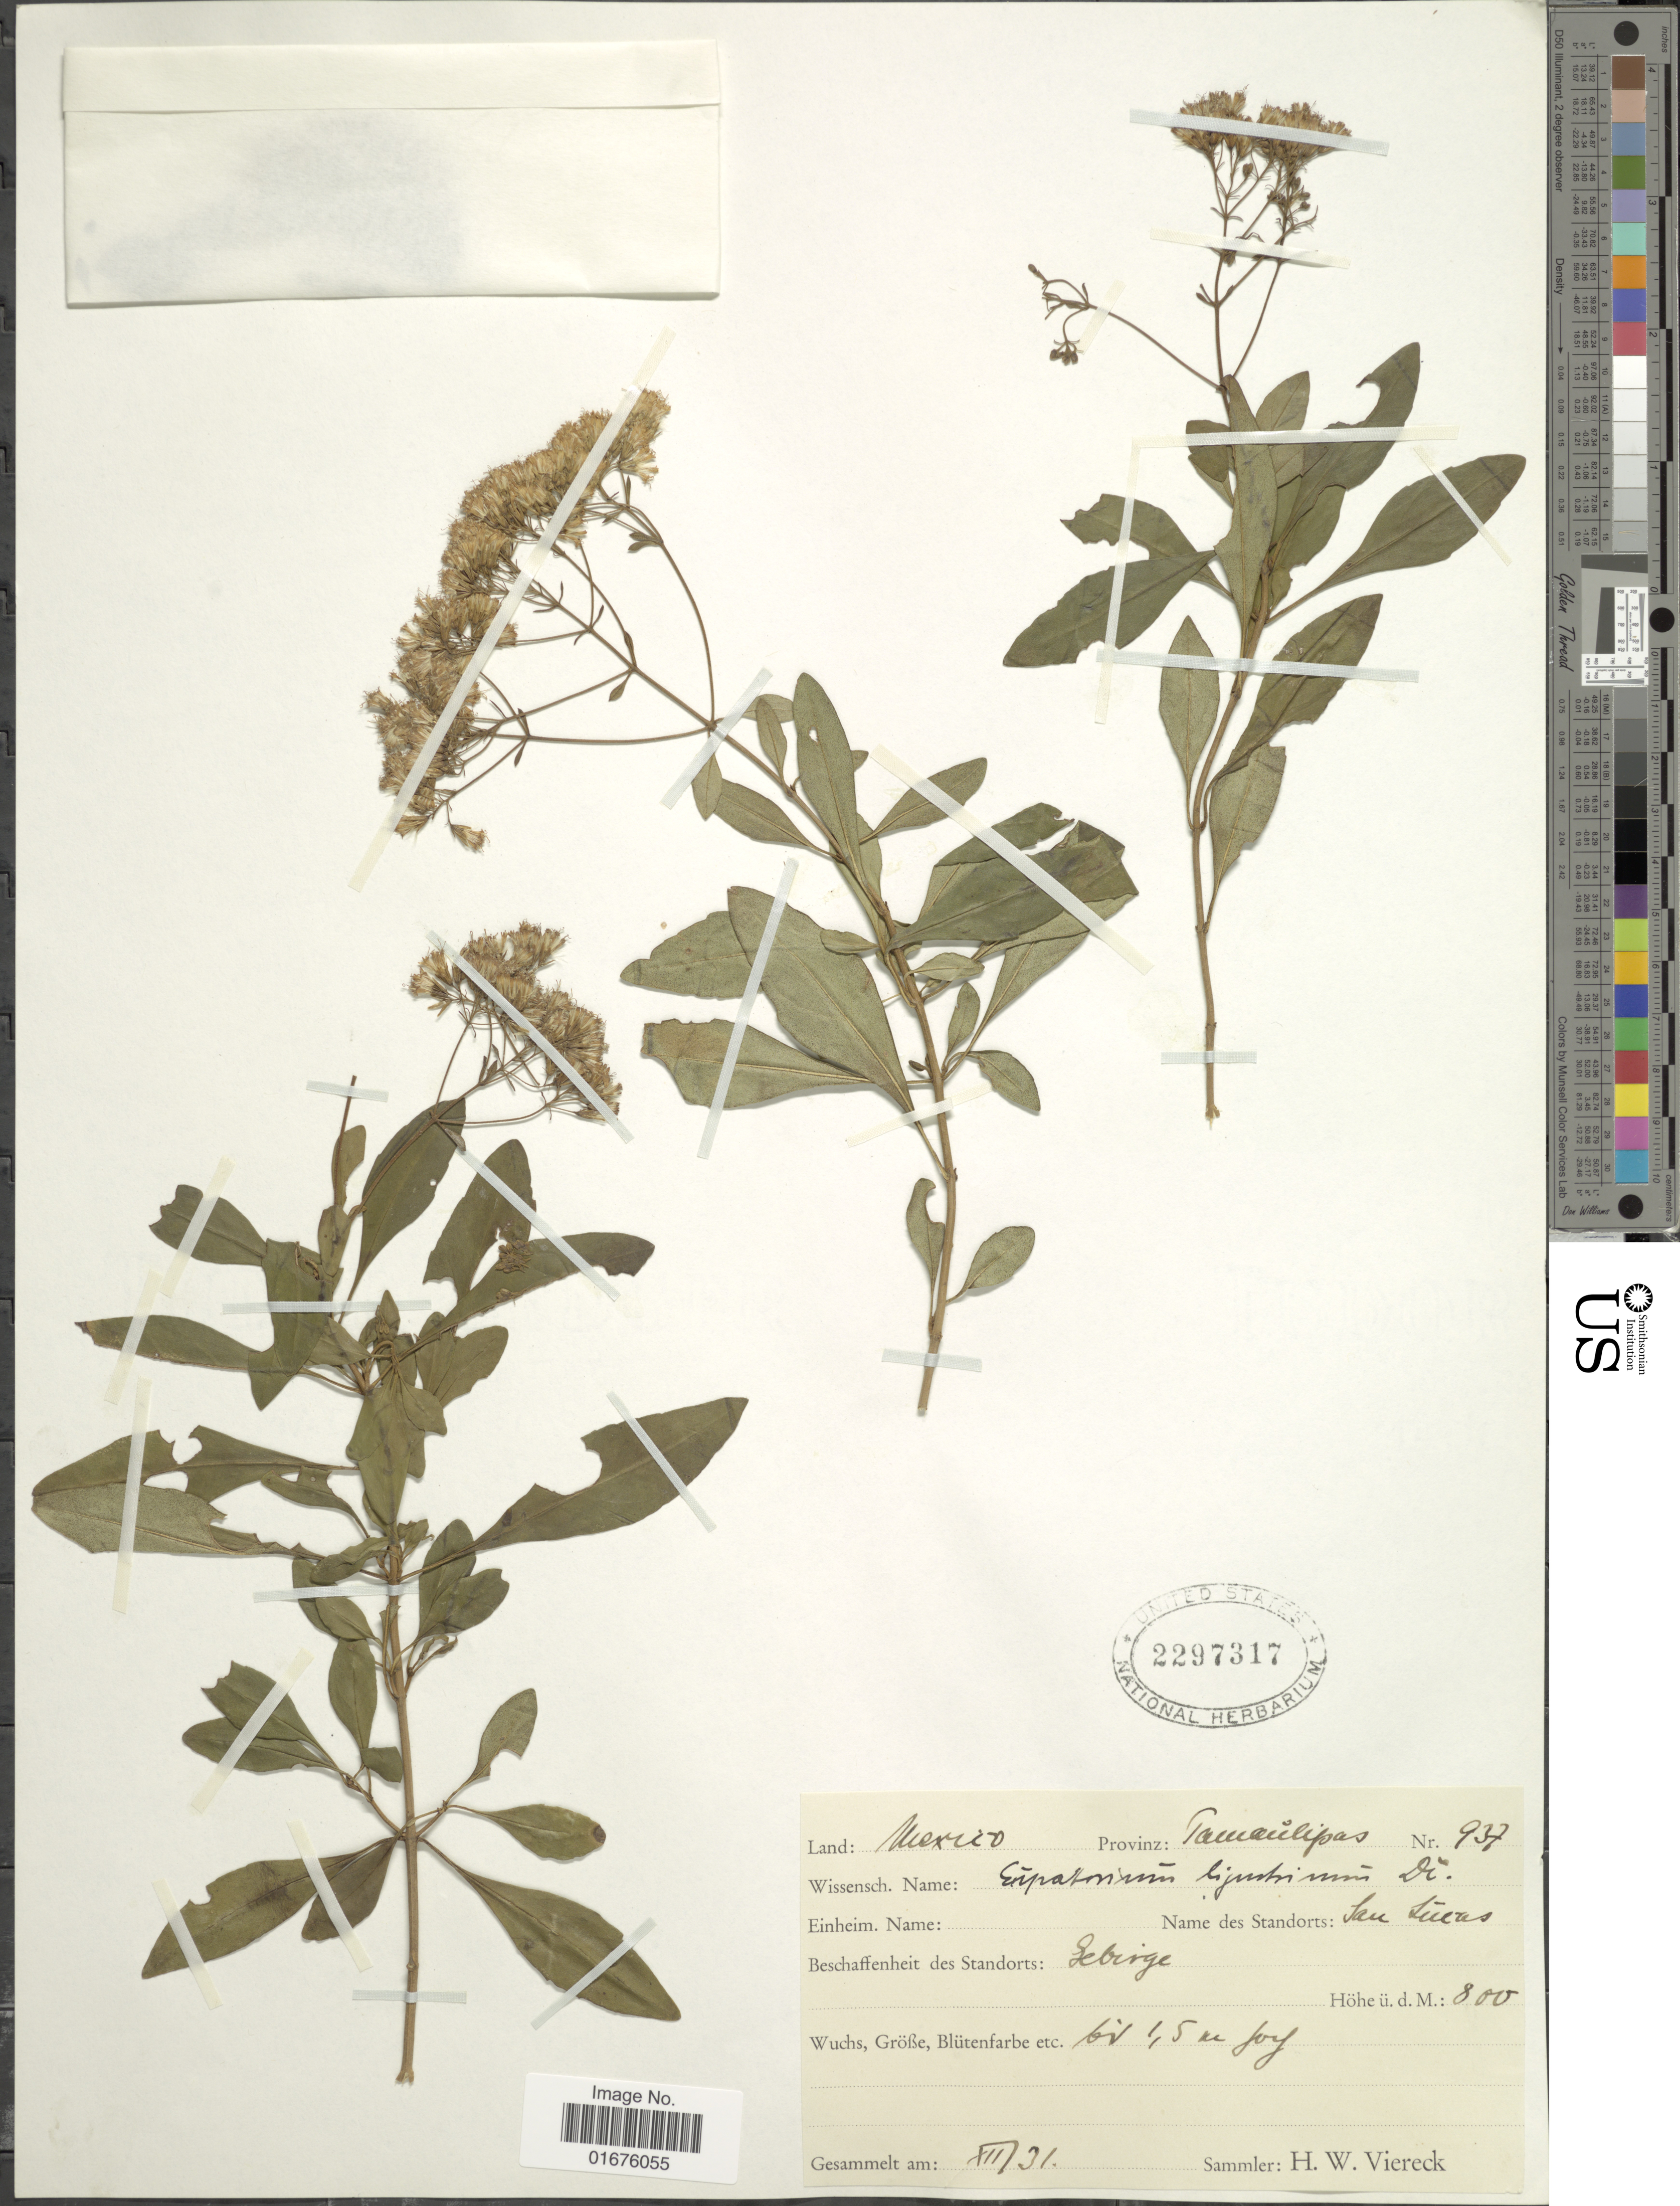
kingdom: Plantae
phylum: Tracheophyta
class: Magnoliopsida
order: Asterales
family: Asteraceae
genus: Ageratina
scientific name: Ageratina ligustrina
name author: (DC.) R.M. King & H. Rob.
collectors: H. W. Viereck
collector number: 937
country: Mexico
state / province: Tamaulipas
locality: San Sierres, Sebrige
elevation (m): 800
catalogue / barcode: US 2297317